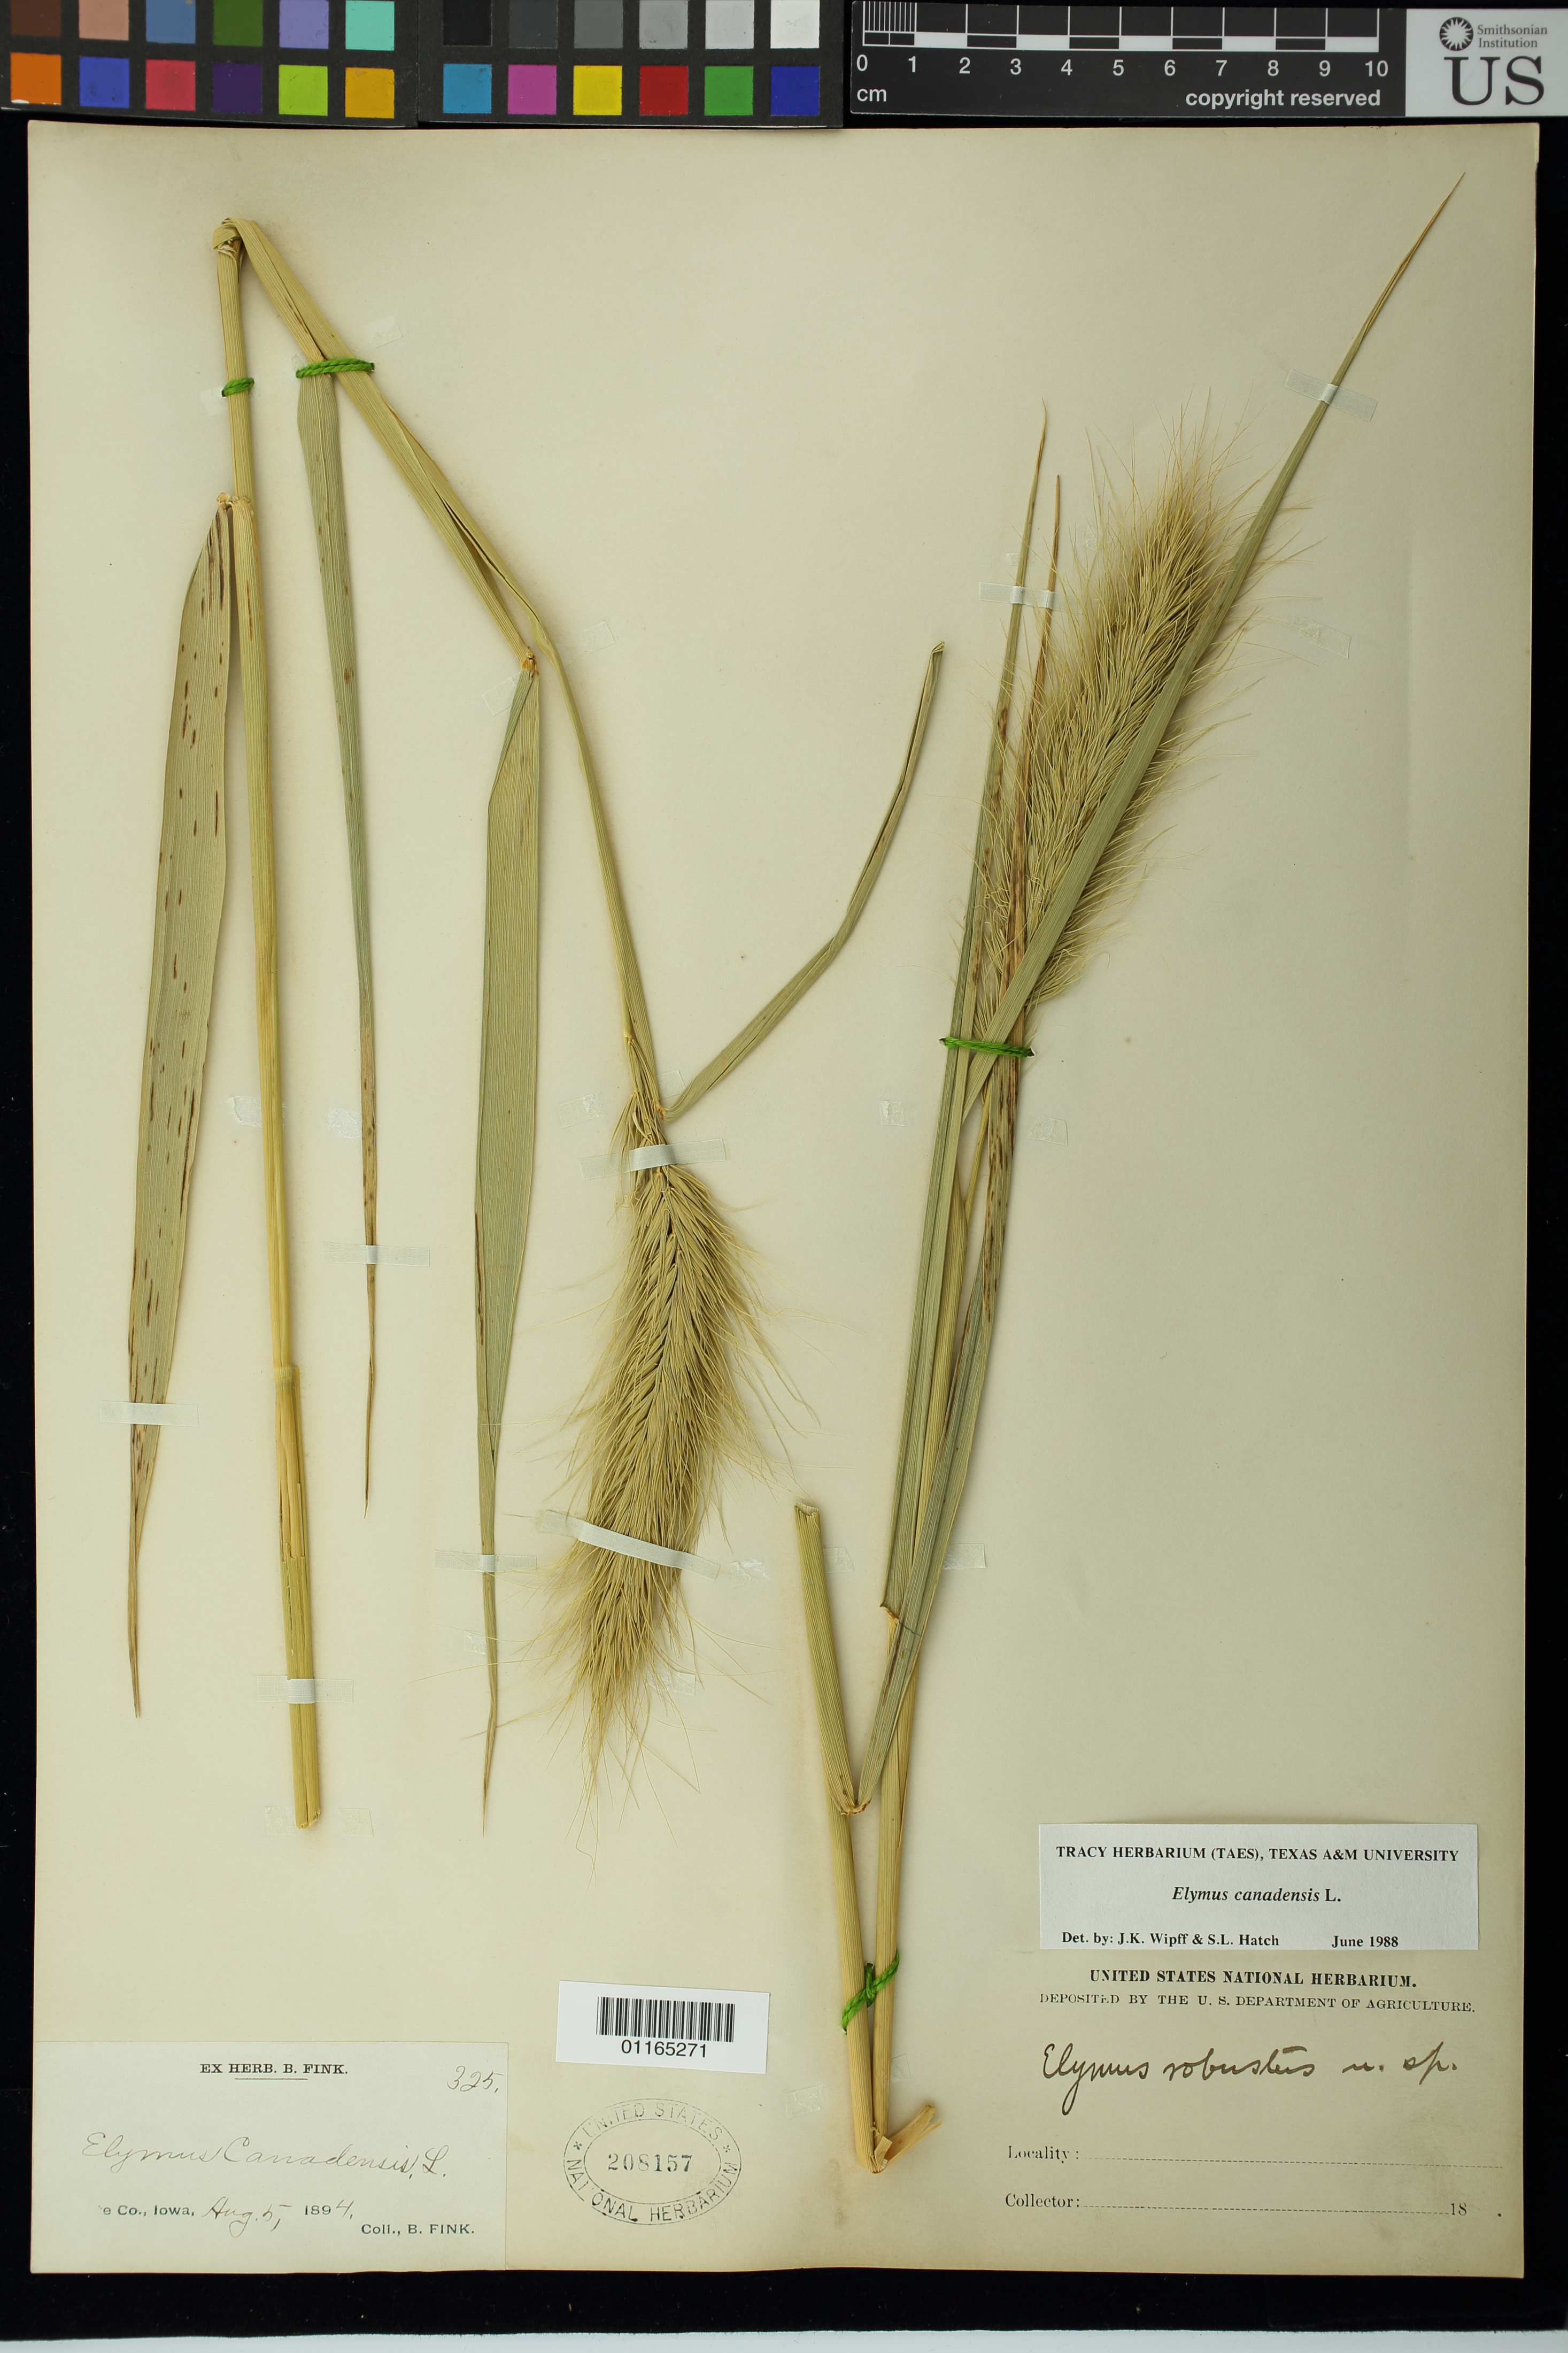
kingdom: Plantae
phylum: Tracheophyta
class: Liliopsida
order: Poales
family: Poaceae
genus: Elymus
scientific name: Elymus robustus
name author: Scribn. & J.G. Sm.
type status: Syntype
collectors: B. Fink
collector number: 325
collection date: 1894-08-05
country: United States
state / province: Iowa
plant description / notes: ex herb B. FInk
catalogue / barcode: US 208157